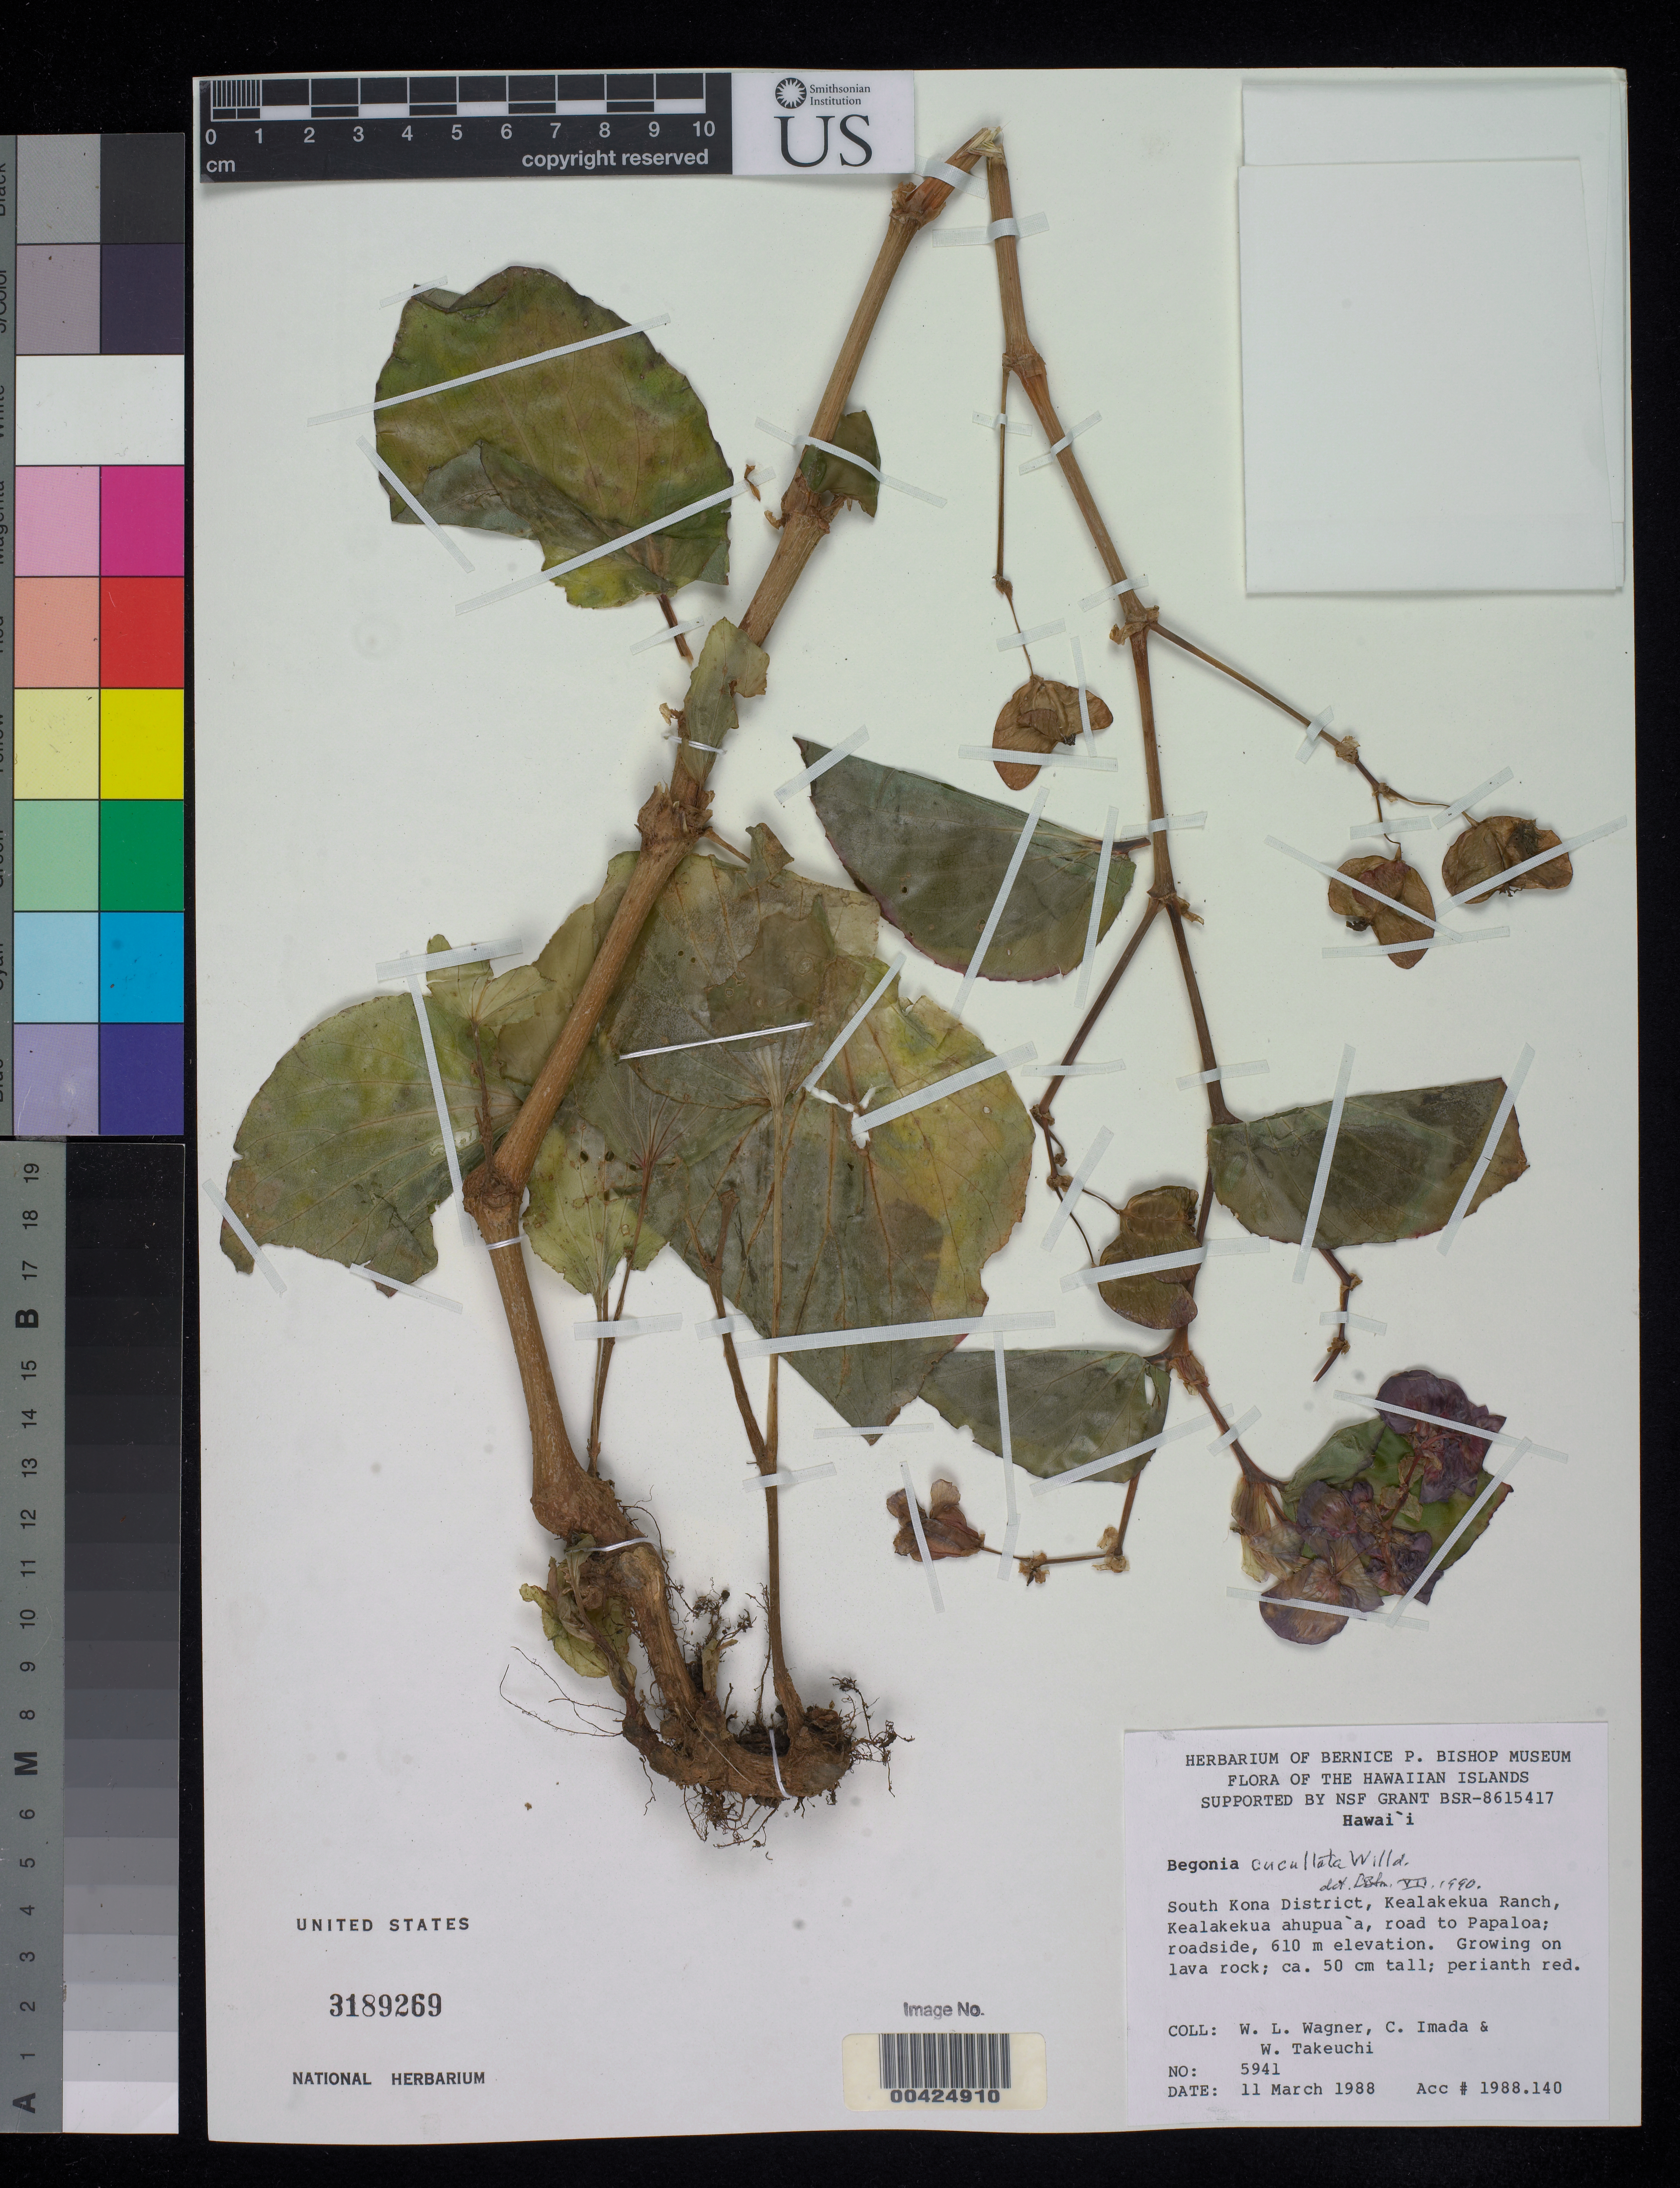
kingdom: Plantae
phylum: Tracheophyta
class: Magnoliopsida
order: Cucurbitales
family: Begoniaceae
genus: Begonia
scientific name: Begonia cucullata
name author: Willd.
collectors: W. L. Wagner, C. Imada & W. N. Takeuchi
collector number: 5941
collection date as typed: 11 Mar 1988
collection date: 1988-03-11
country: United States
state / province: Hawaii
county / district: Hawaii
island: Hawaii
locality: South Kona Dist., Kealakekua Ranch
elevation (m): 610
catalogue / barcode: US 3189269